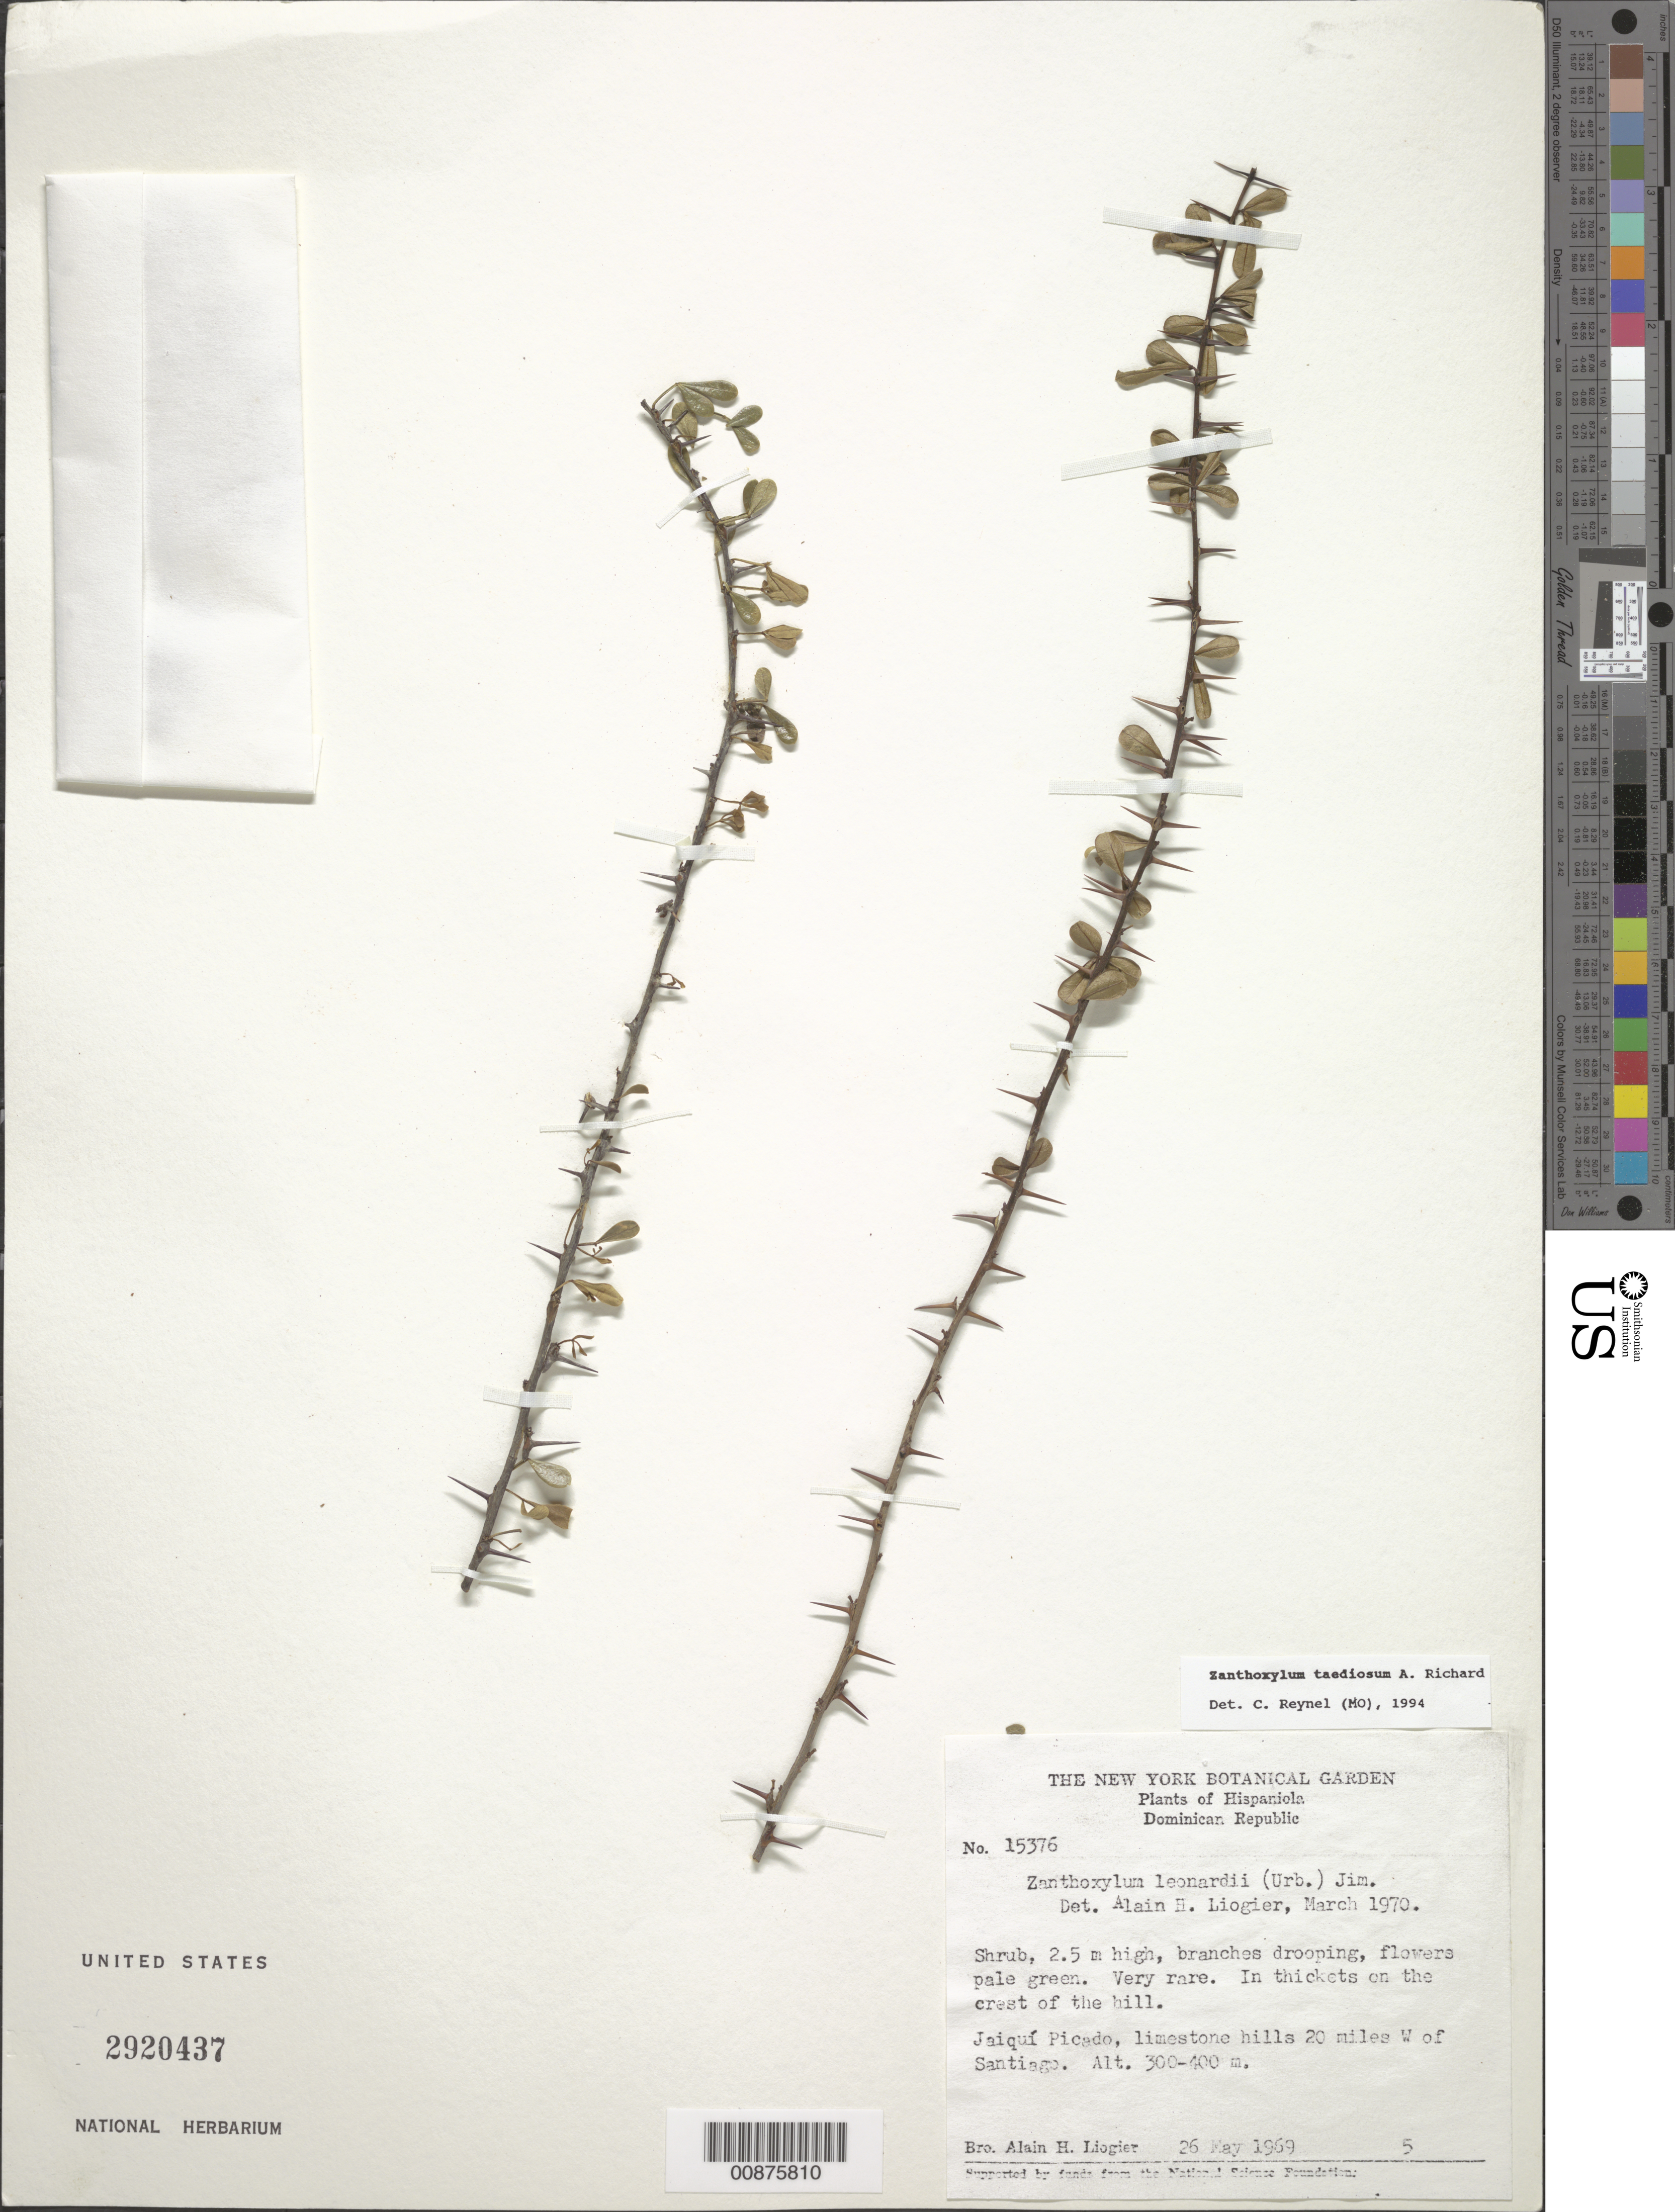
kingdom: Plantae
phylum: Tracheophyta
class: Magnoliopsida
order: Sapindales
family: Rutaceae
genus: Zanthoxylum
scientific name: Zanthoxylum taediosum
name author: A. Rich.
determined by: Reynel, Carlos A., (MO), Missouri Botanical Garden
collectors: A. H. Liogier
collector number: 15376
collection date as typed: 26 May 1969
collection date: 1969-05-26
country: Dominican Republic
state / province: Santiago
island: Hispaniola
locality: Jaiquí Picado, 20 miles W of Santiago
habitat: In thickets on the crest of the limestone hill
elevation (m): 300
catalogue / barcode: US 2635628